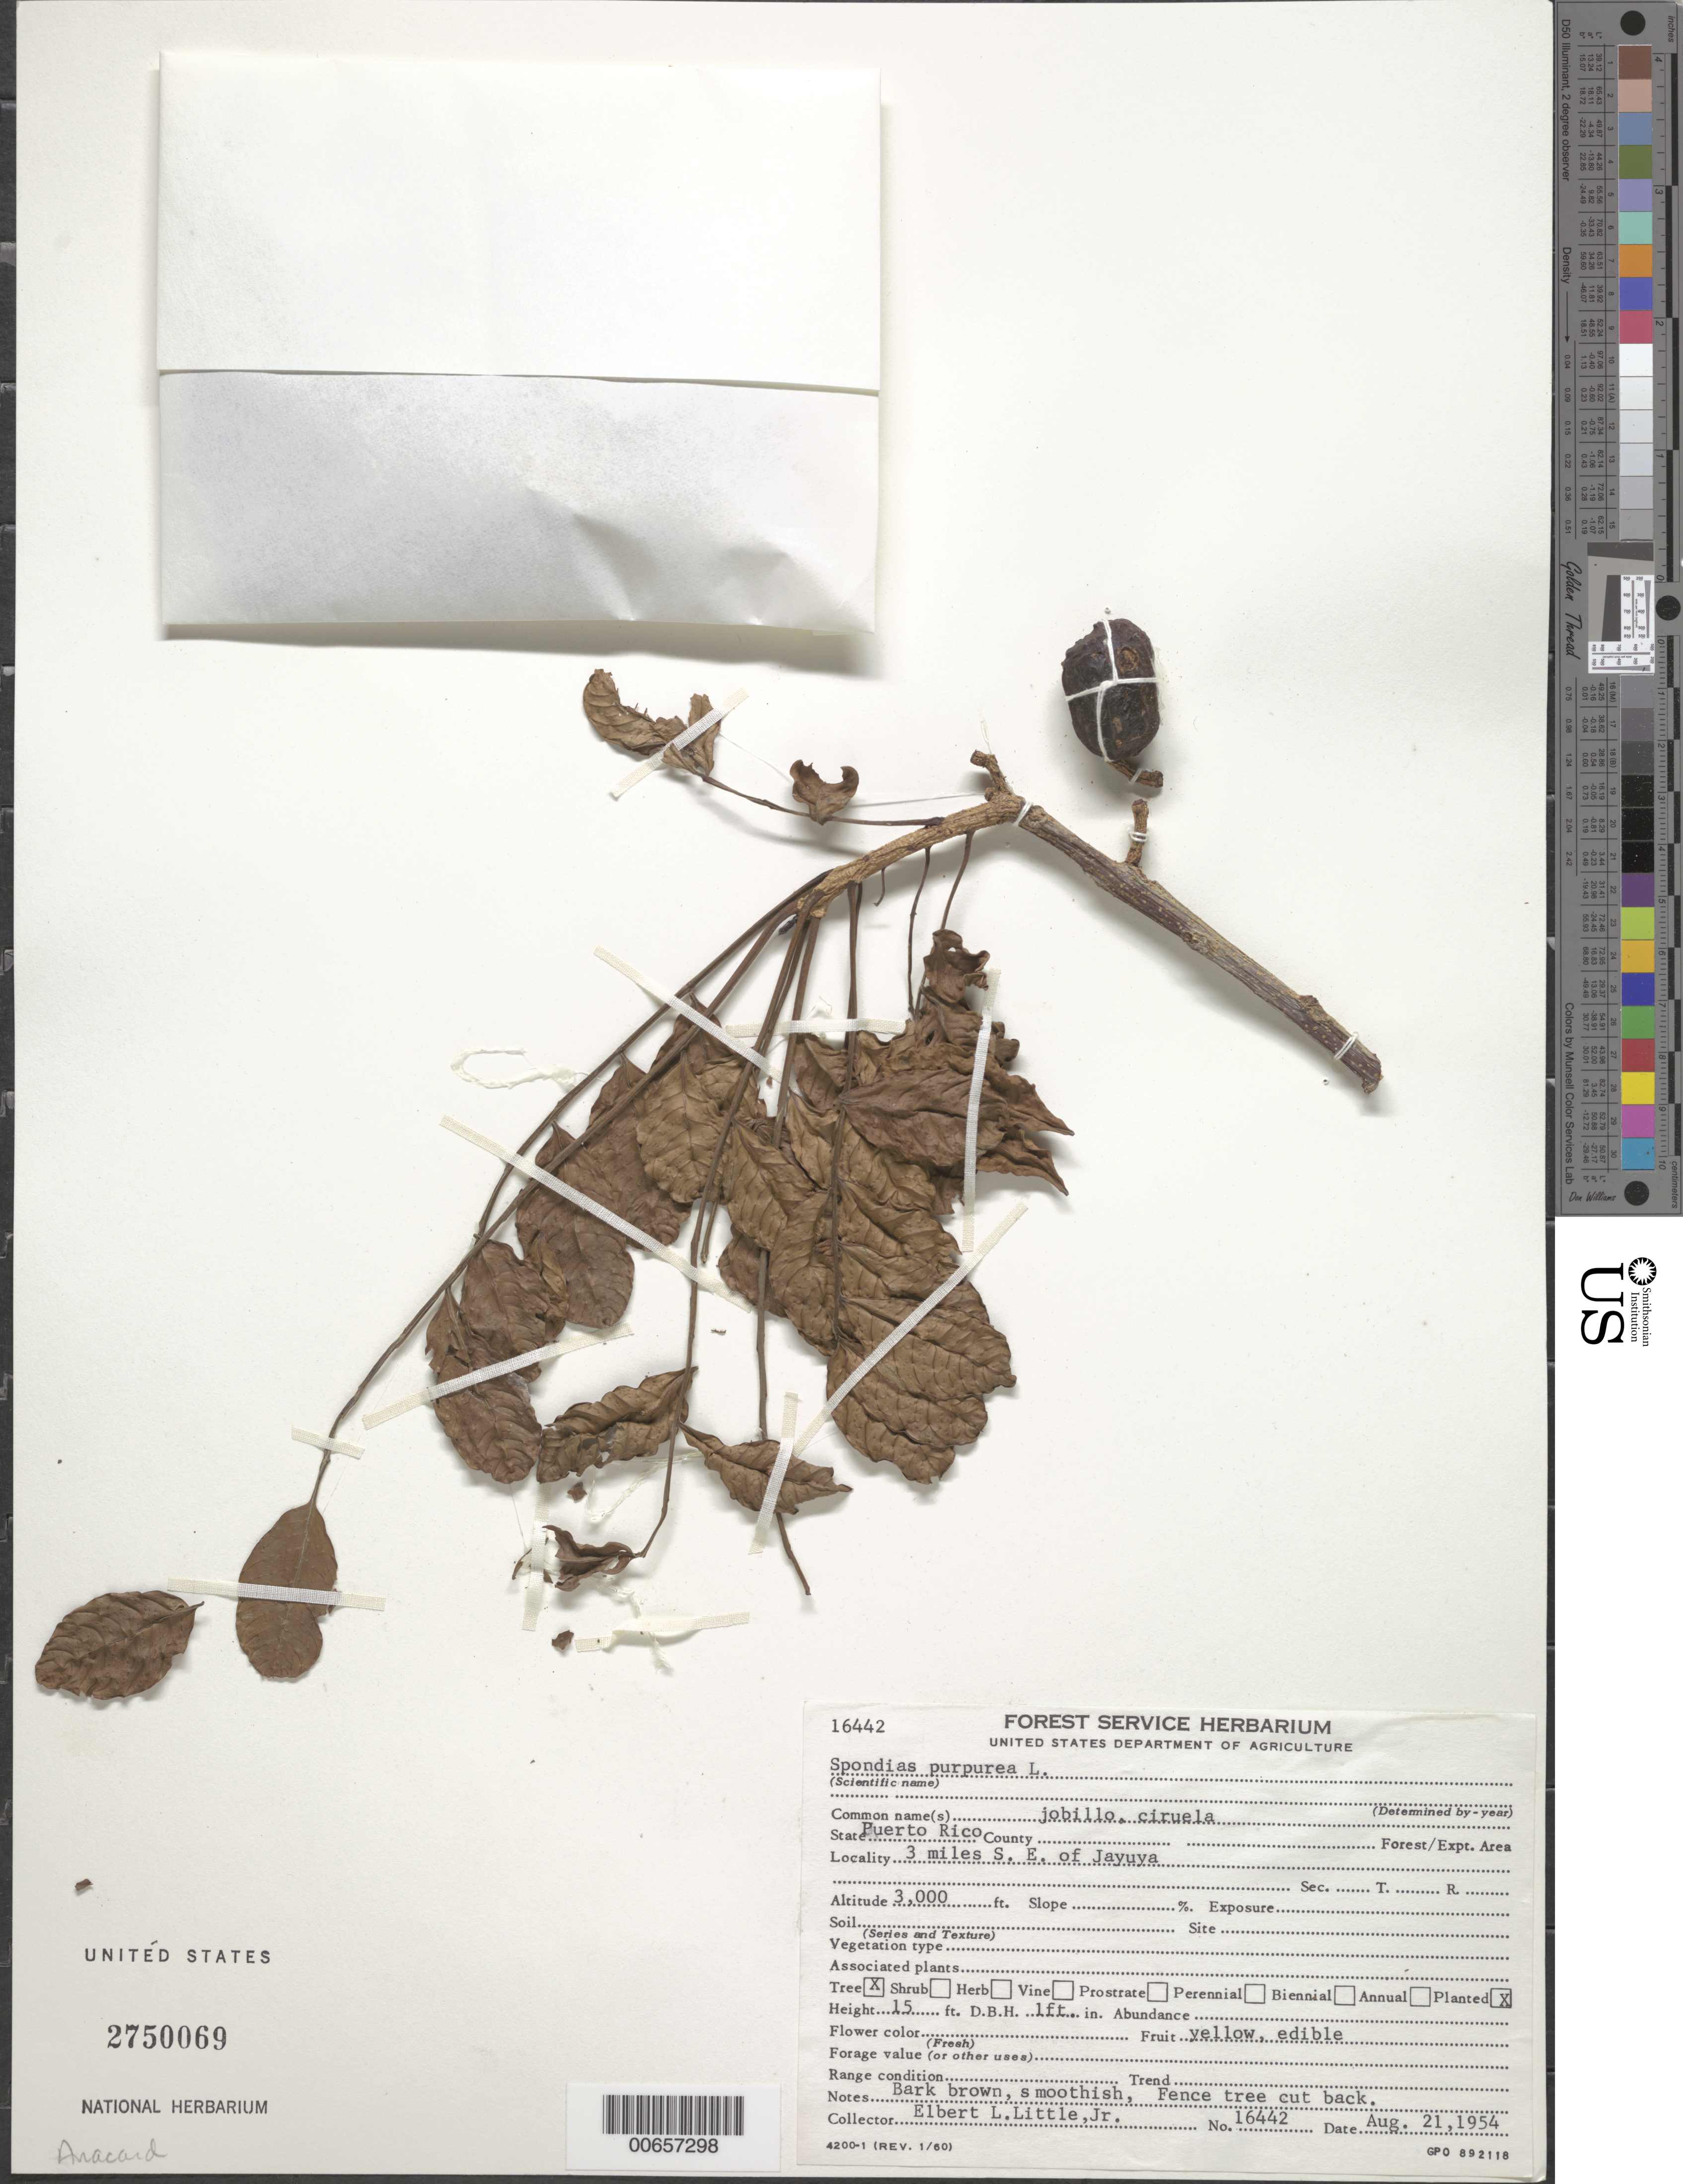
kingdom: Plantae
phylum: Tracheophyta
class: Magnoliopsida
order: Sapindales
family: Anacardiaceae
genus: Spondias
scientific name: Spondias purpurea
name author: L.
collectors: E. L. Little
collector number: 16442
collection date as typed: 21 Aug 1954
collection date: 1954-08-21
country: Puerto Rico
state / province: Jayuya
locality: Jayuya, 3 mi SE of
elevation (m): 914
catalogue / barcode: US 2750069